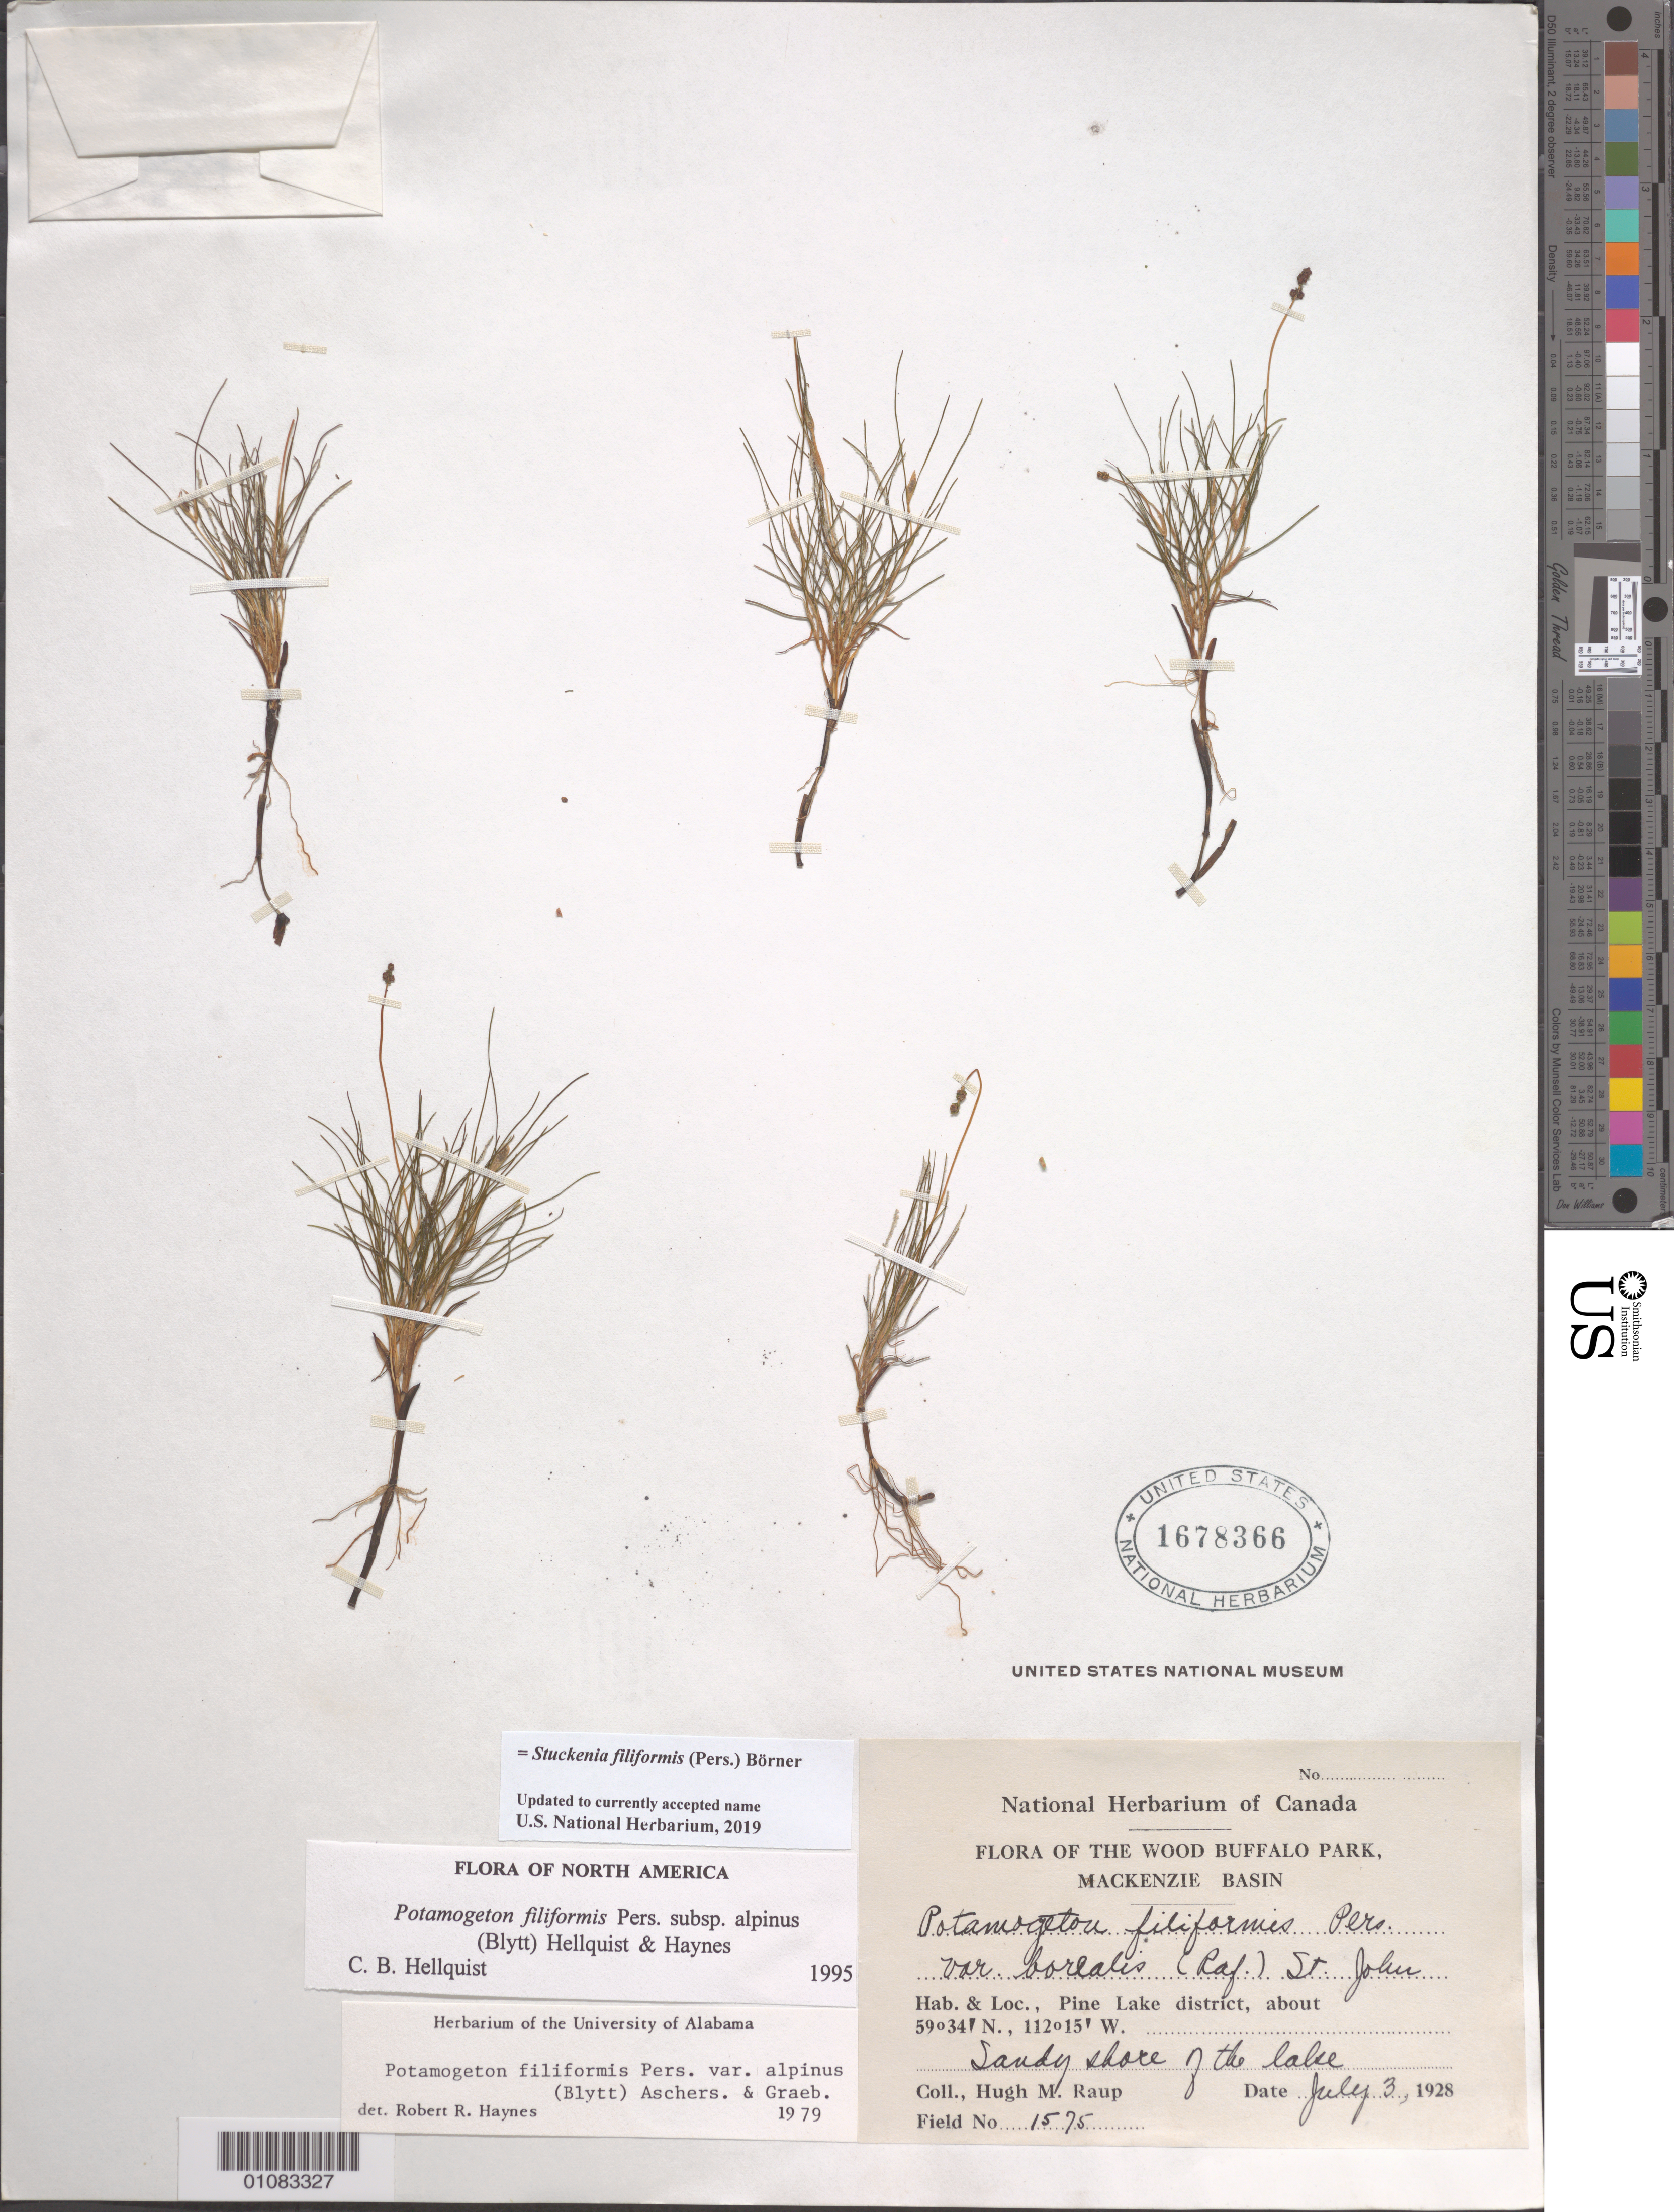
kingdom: Plantae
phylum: Tracheophyta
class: Liliopsida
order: Alismatales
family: Potamogetonaceae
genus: Stuckenia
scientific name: Stuckenia filiformis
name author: (Pers.) Börner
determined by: Strong, Mark T., (BOT), Smithsonian Institution - National Museum of Natural History (UNITED STATES)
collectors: H. Raup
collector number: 1575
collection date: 1928-07-03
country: Canada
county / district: Pine Lake District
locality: Wood Buffalo Park, Mackenzie Basin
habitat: Sandy shore of the lake.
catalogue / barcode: US 1678366